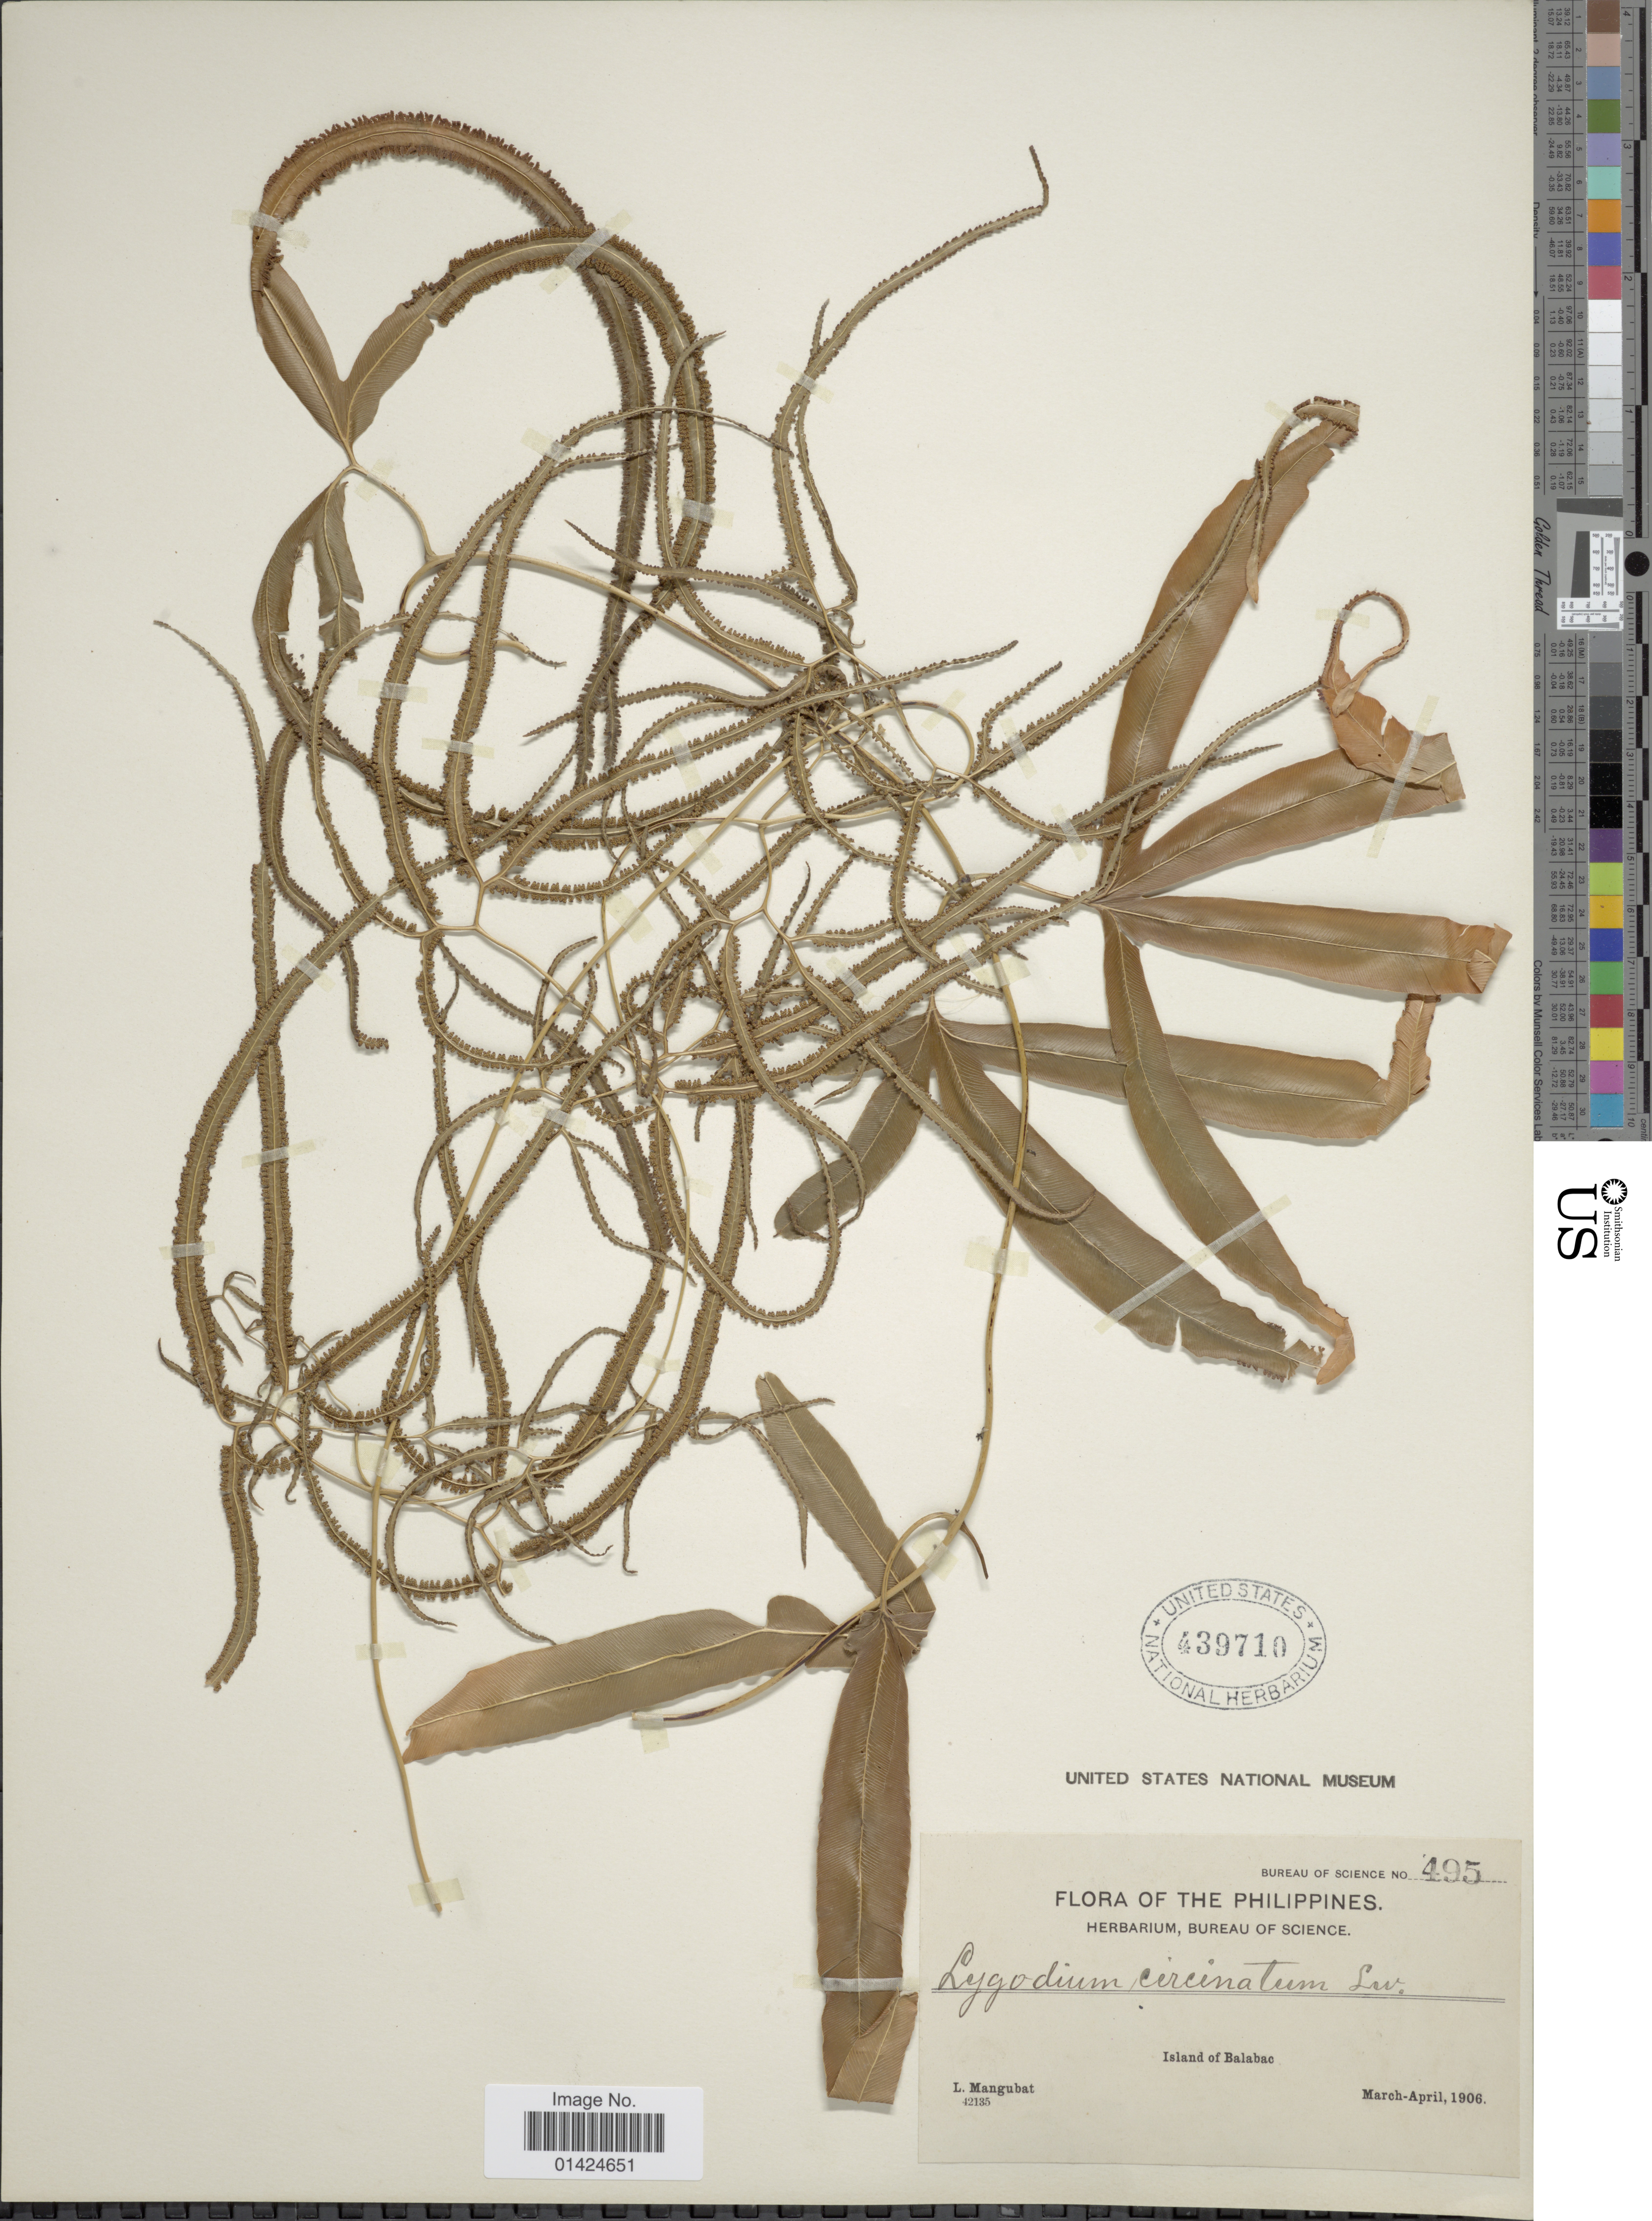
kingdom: Plantae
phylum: Tracheophyta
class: Polypodiopsida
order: Schizaeales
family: Lygodiaceae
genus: Lygodium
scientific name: Lygodium circinnatum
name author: (Burm. f.) Sw.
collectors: L. Mangubat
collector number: Bureau of Science 495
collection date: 1906-03/1906-04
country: Philippines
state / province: Mimaropa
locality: Island of Balabac.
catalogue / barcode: US 439710